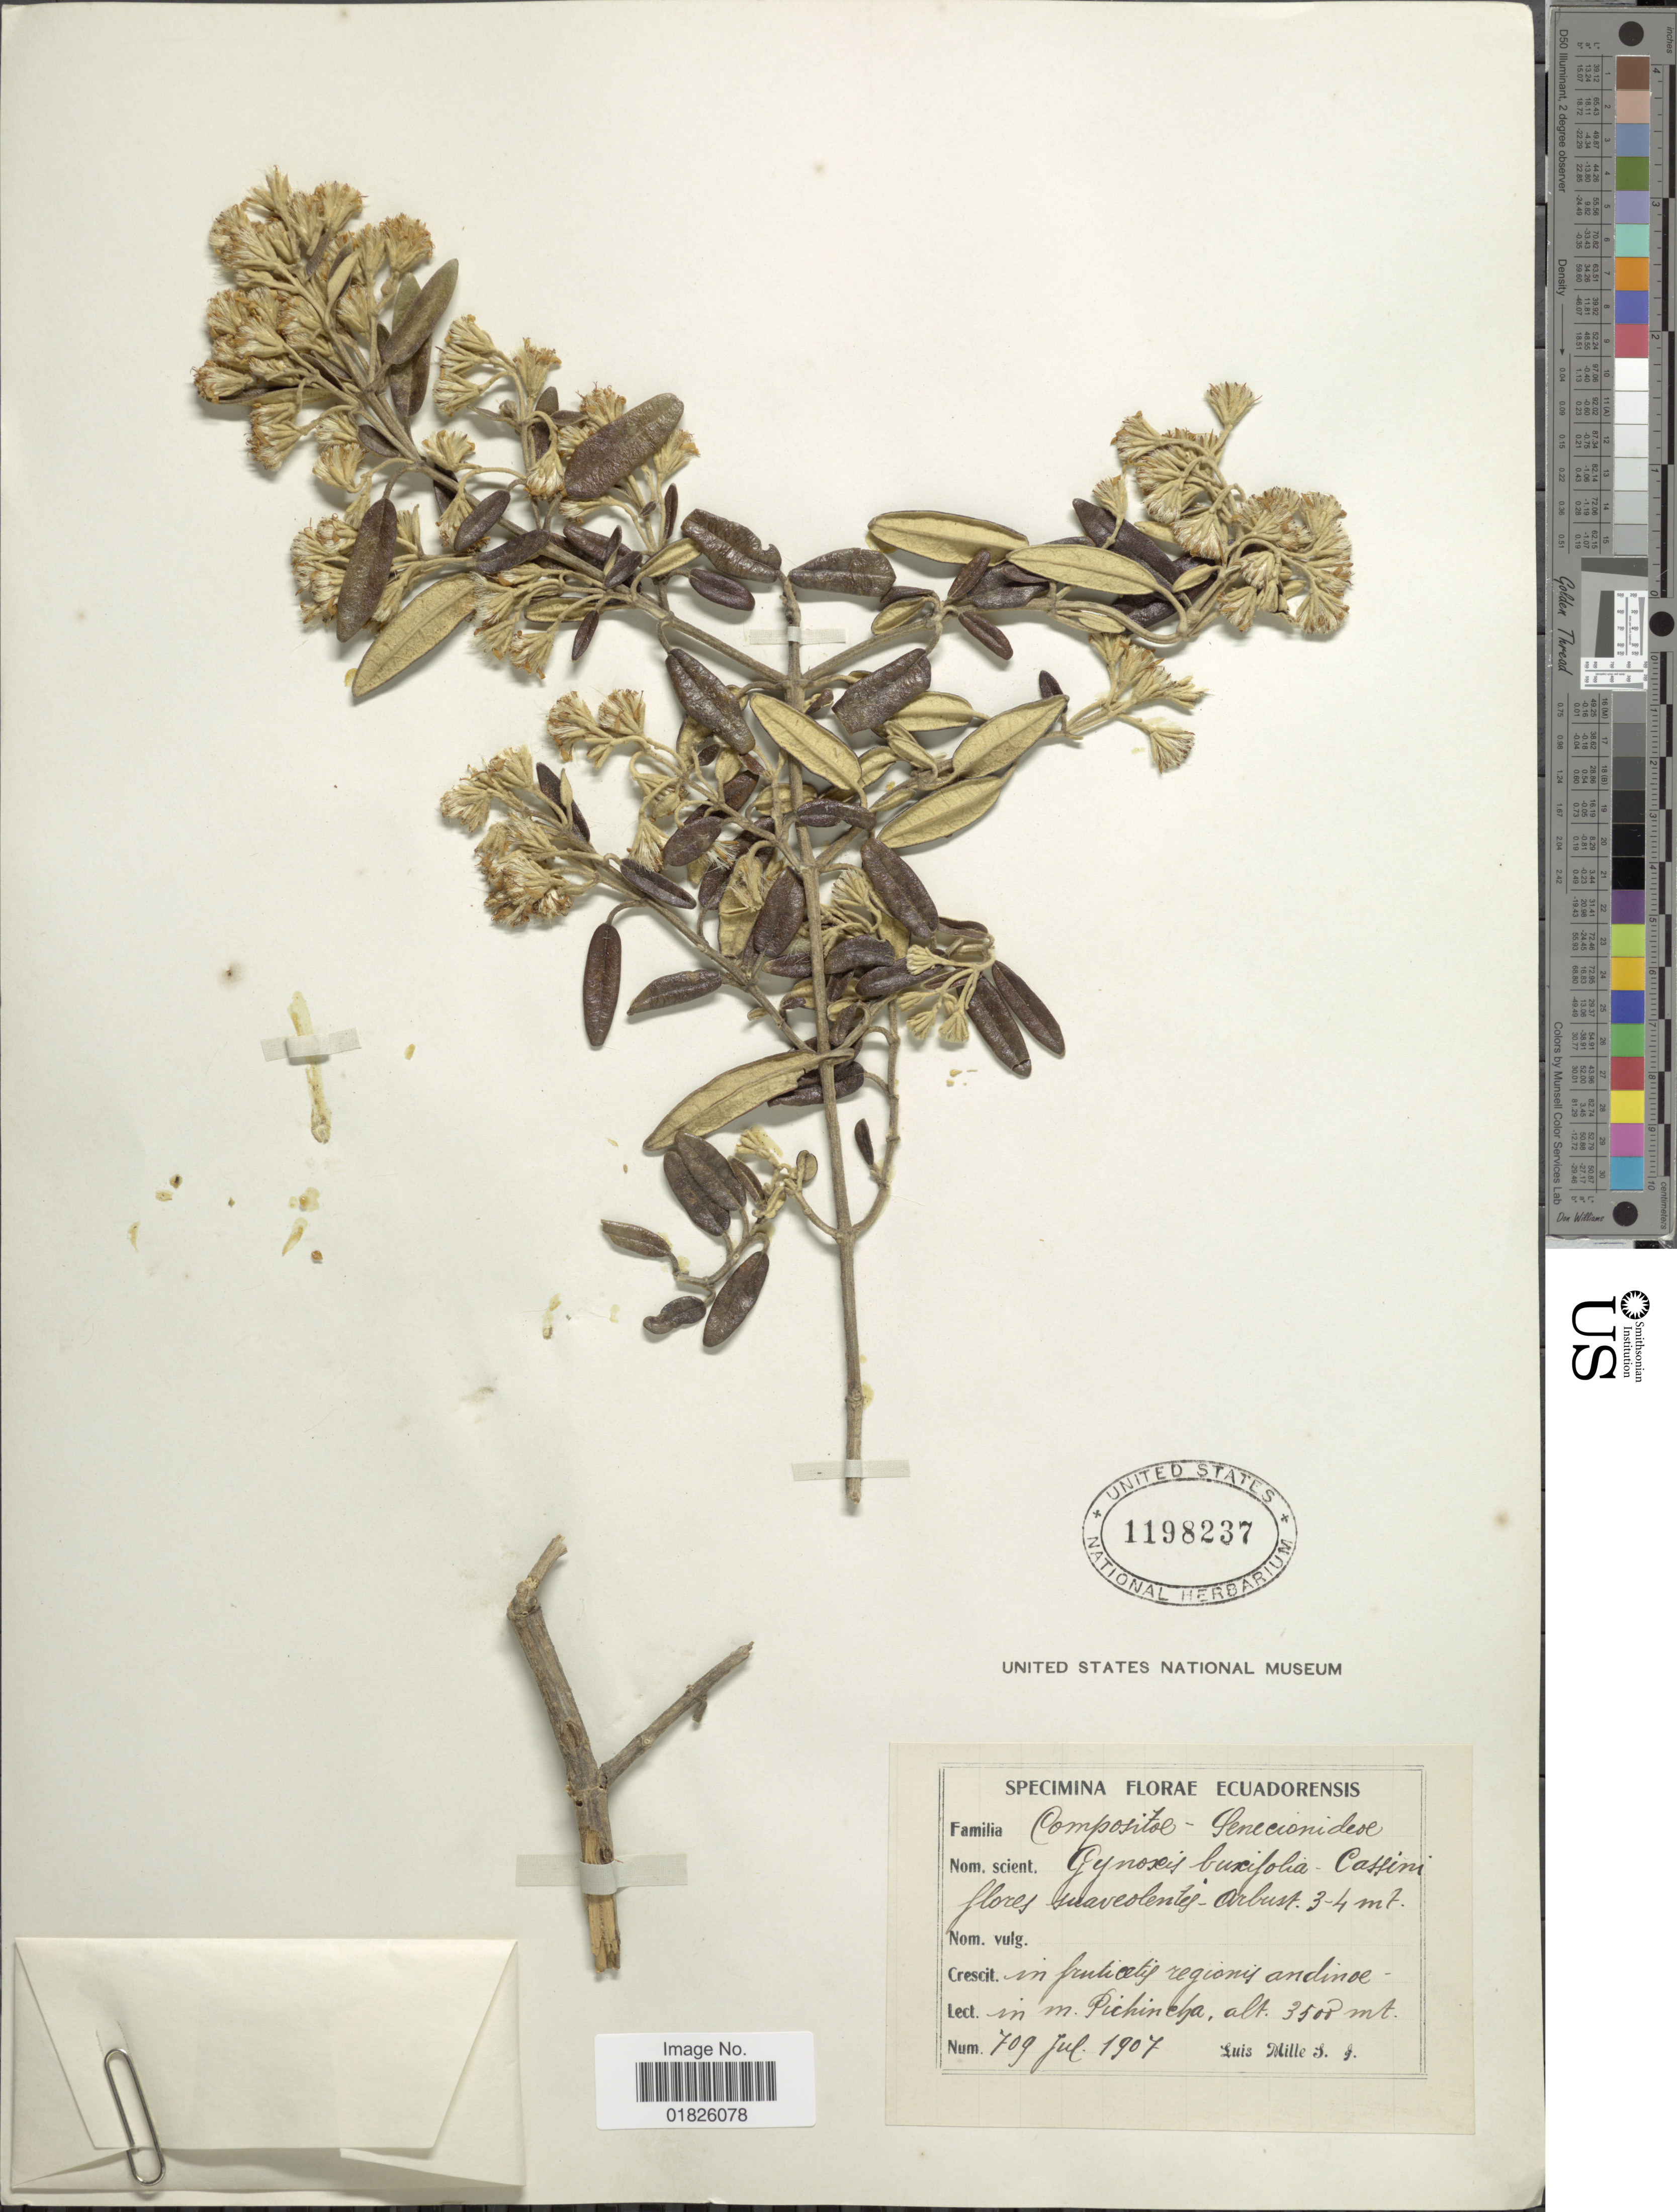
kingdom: Plantae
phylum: Tracheophyta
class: Magnoliopsida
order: Asterales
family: Asteraceae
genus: Gynoxys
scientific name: Gynoxys buxifolia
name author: (Kunth) Cass.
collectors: L. Mille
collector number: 709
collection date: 1907-07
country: Ecuador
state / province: Pichincha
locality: Regiones andinoe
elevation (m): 3500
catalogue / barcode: US 1198237